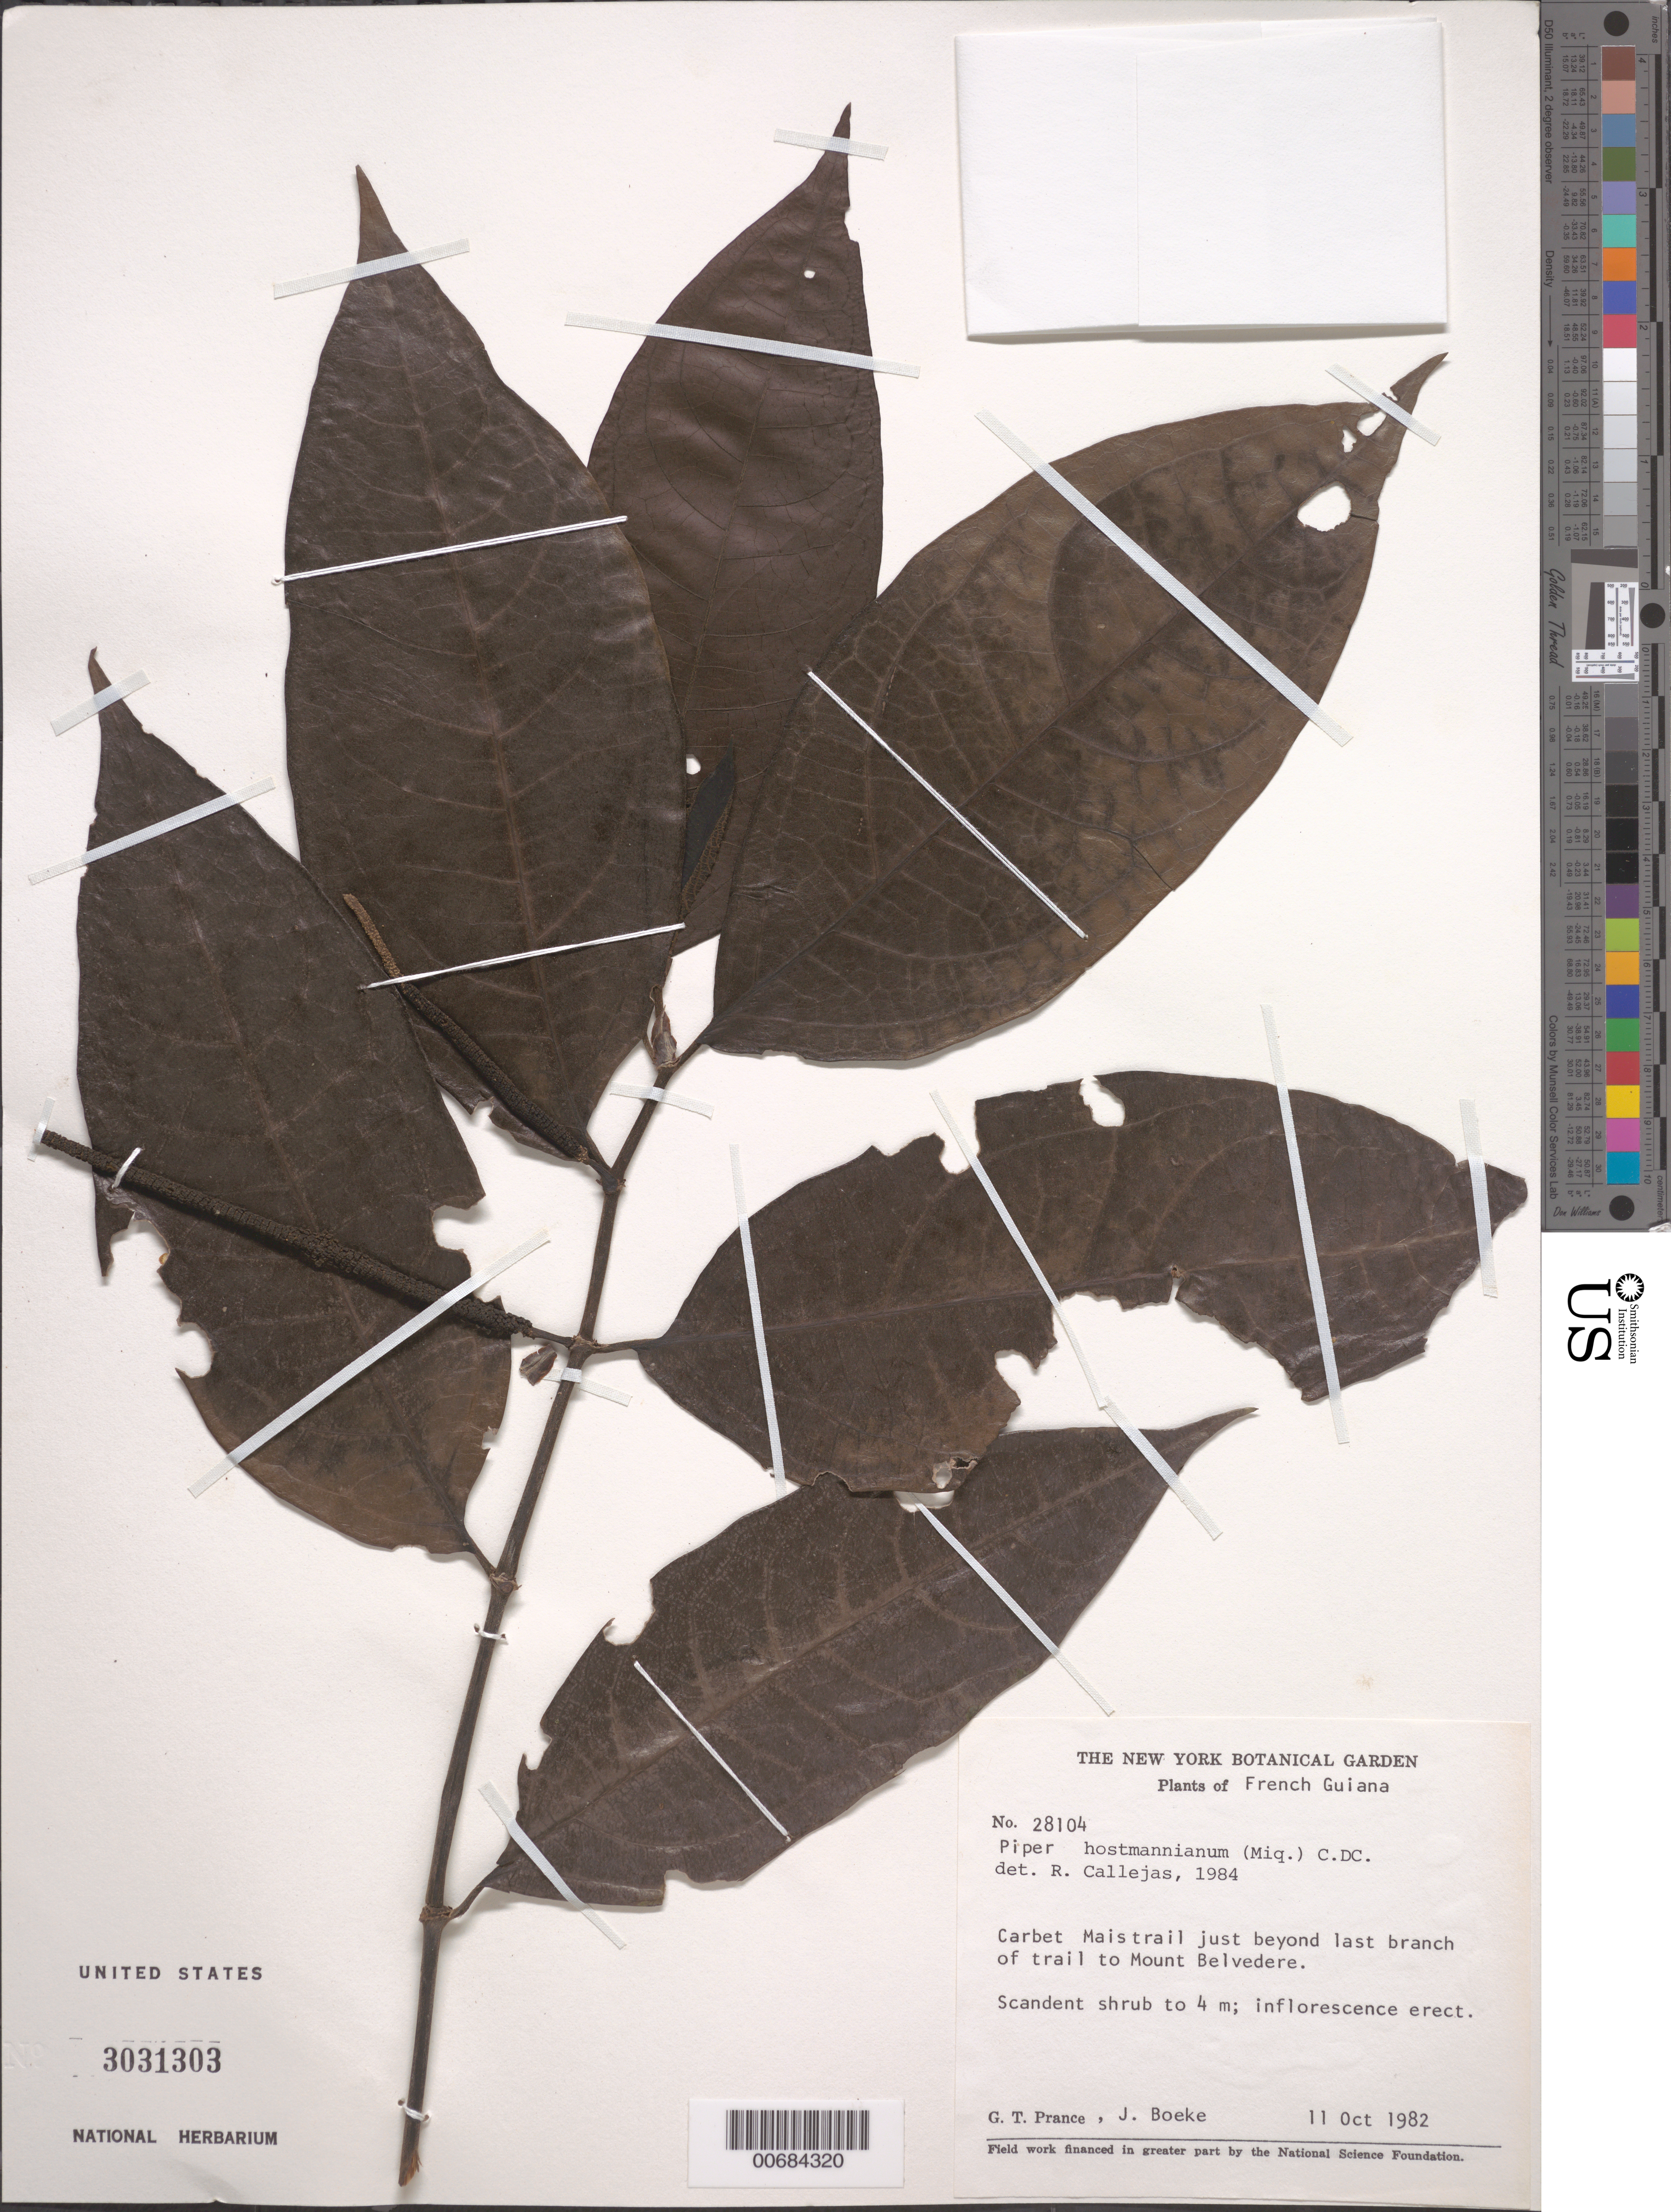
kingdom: Plantae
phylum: Tracheophyta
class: Magnoliopsida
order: Piperales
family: Piperaceae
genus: Piper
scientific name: Piper hostmannianum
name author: (Miq.) C. DC.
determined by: Callejas, Ricardo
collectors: G. T. Prance & J. D. Boeke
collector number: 28104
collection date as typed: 11-Oct-82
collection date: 1982-10-11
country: French Guiana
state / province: Saint-Laurent-du-Maroni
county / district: Saül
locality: Carbet Mais Trail, near last branch of trail to Mt. Belvedere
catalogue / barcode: US 3031303